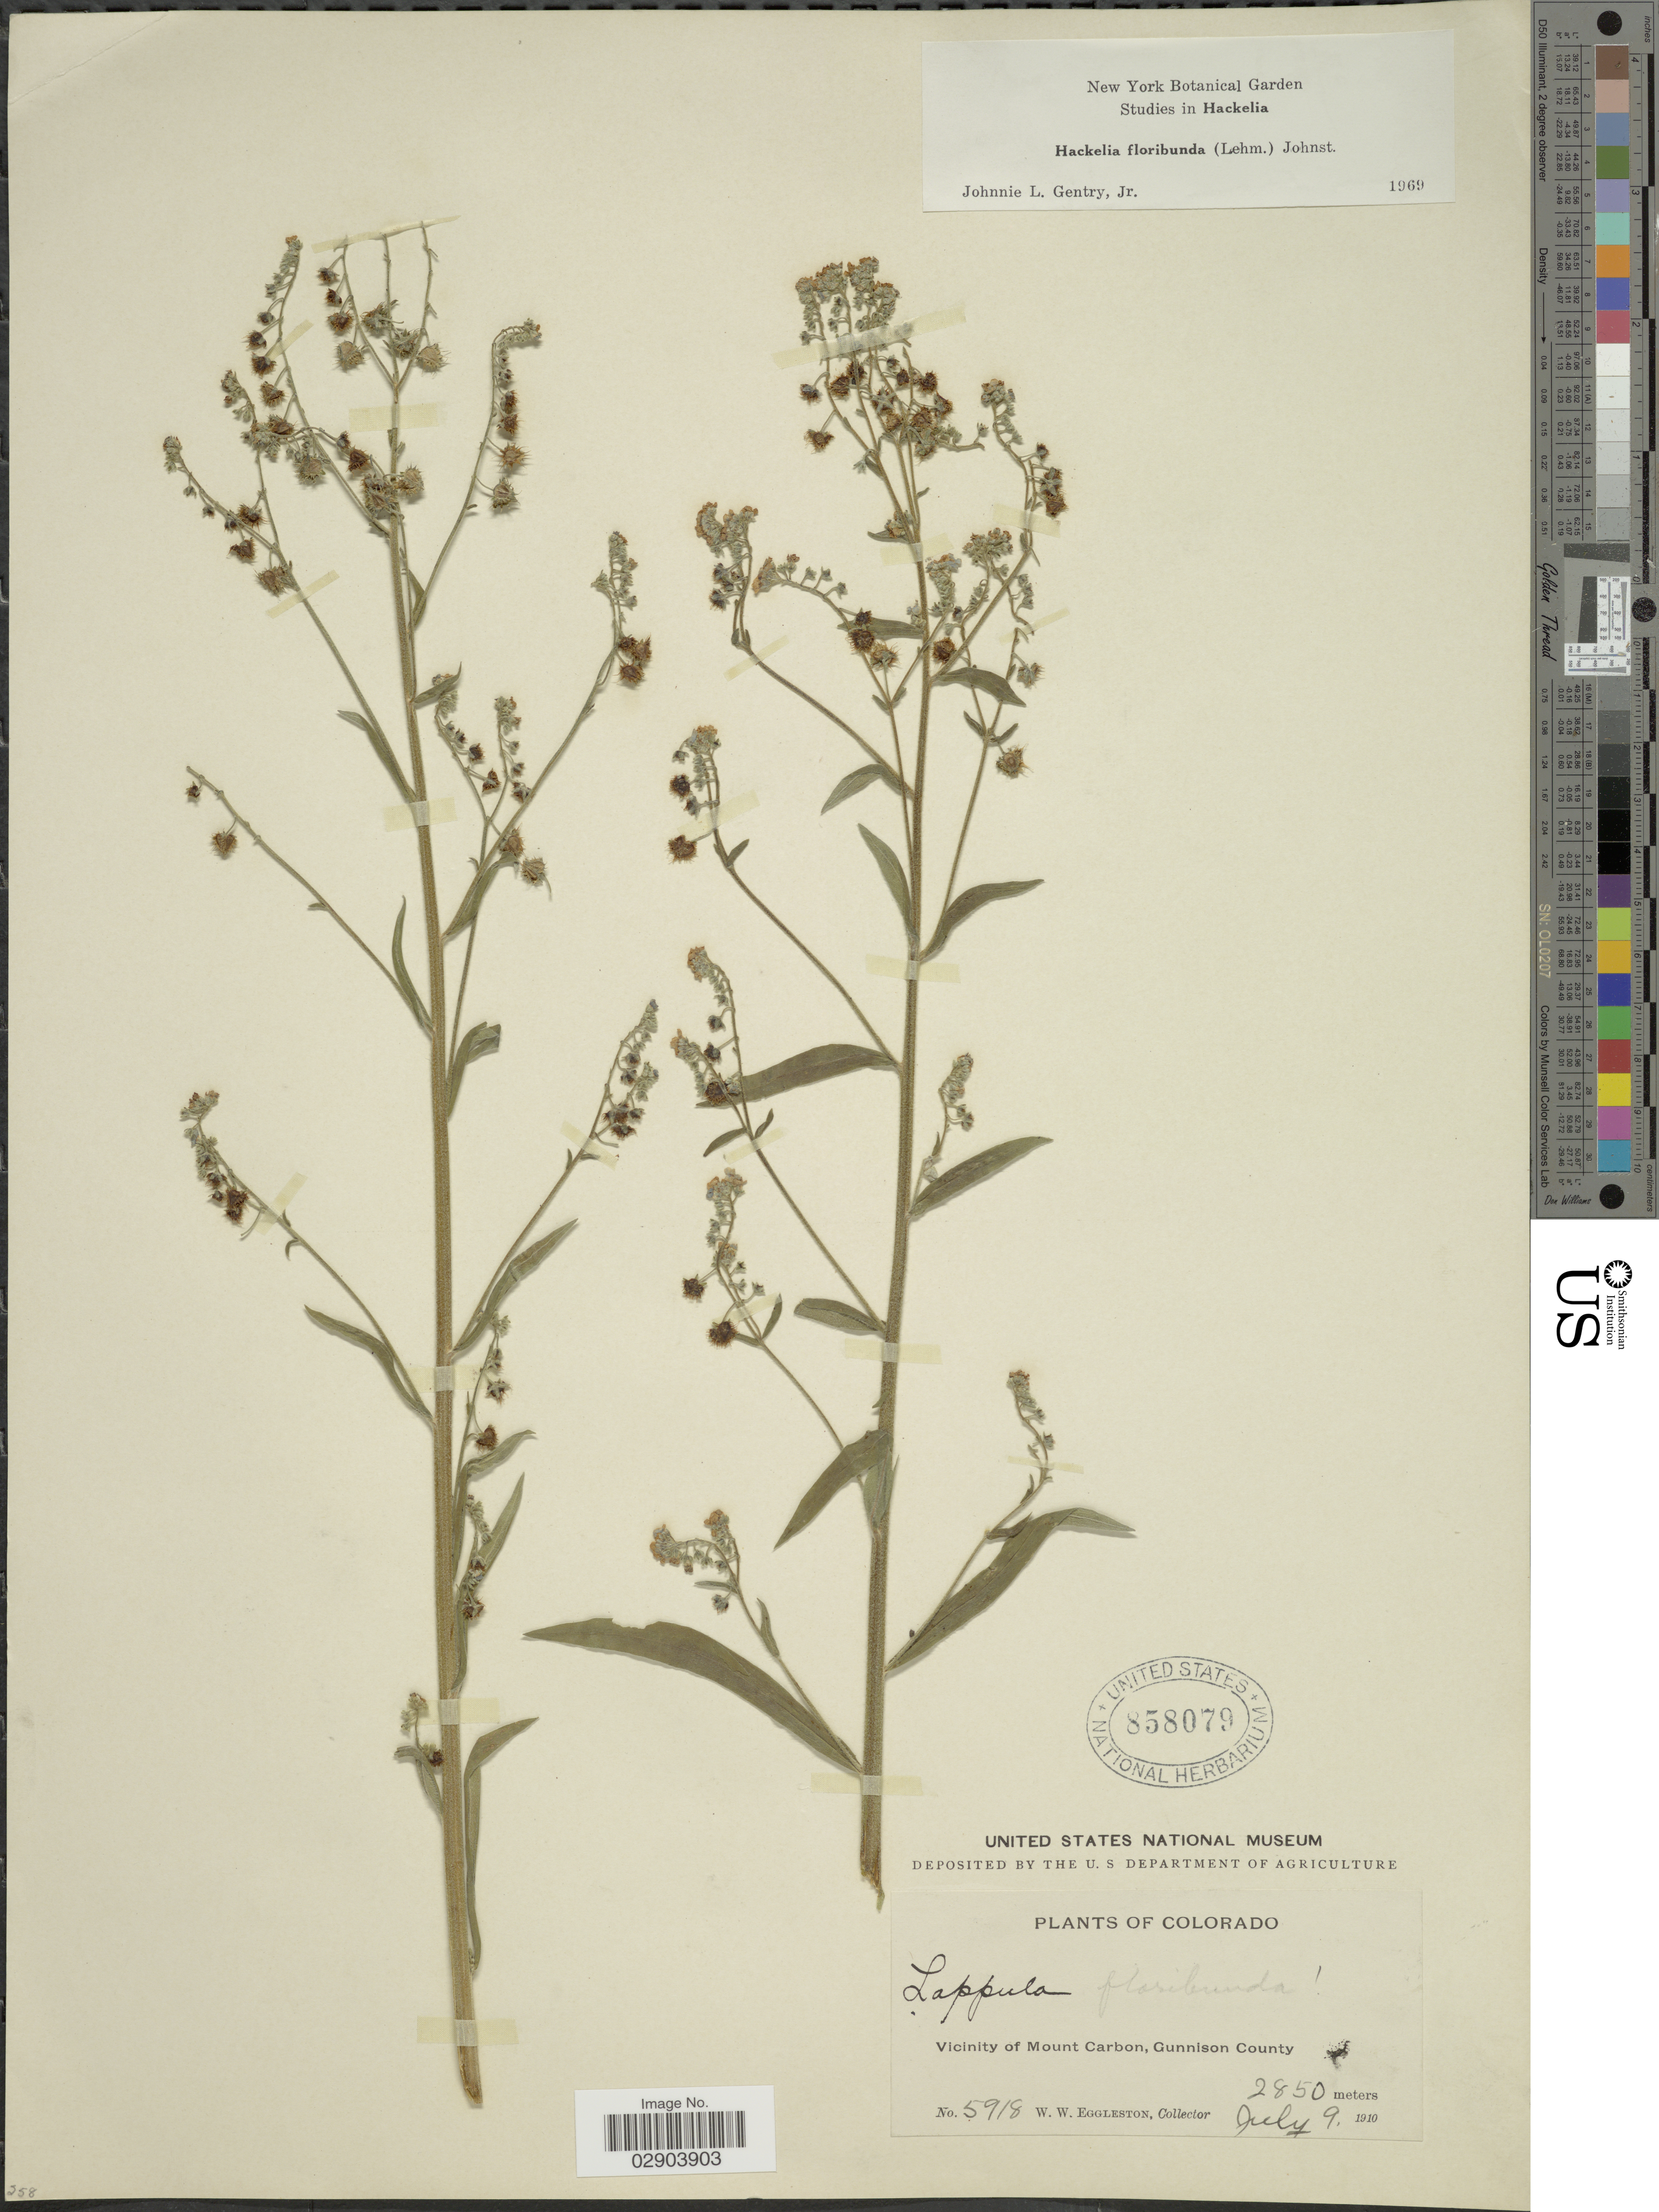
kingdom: Plantae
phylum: Tracheophyta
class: Magnoliopsida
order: Boraginales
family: Boraginaceae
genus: Hackelia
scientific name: Hackelia floribunda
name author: (Lehm.) I.M. Johnst.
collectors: W. W. Eggleston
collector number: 5918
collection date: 1910-07-09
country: United States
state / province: Colorado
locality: Vicinity of Mount Carbon, Gunnison County.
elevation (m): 2850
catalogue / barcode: US 858079